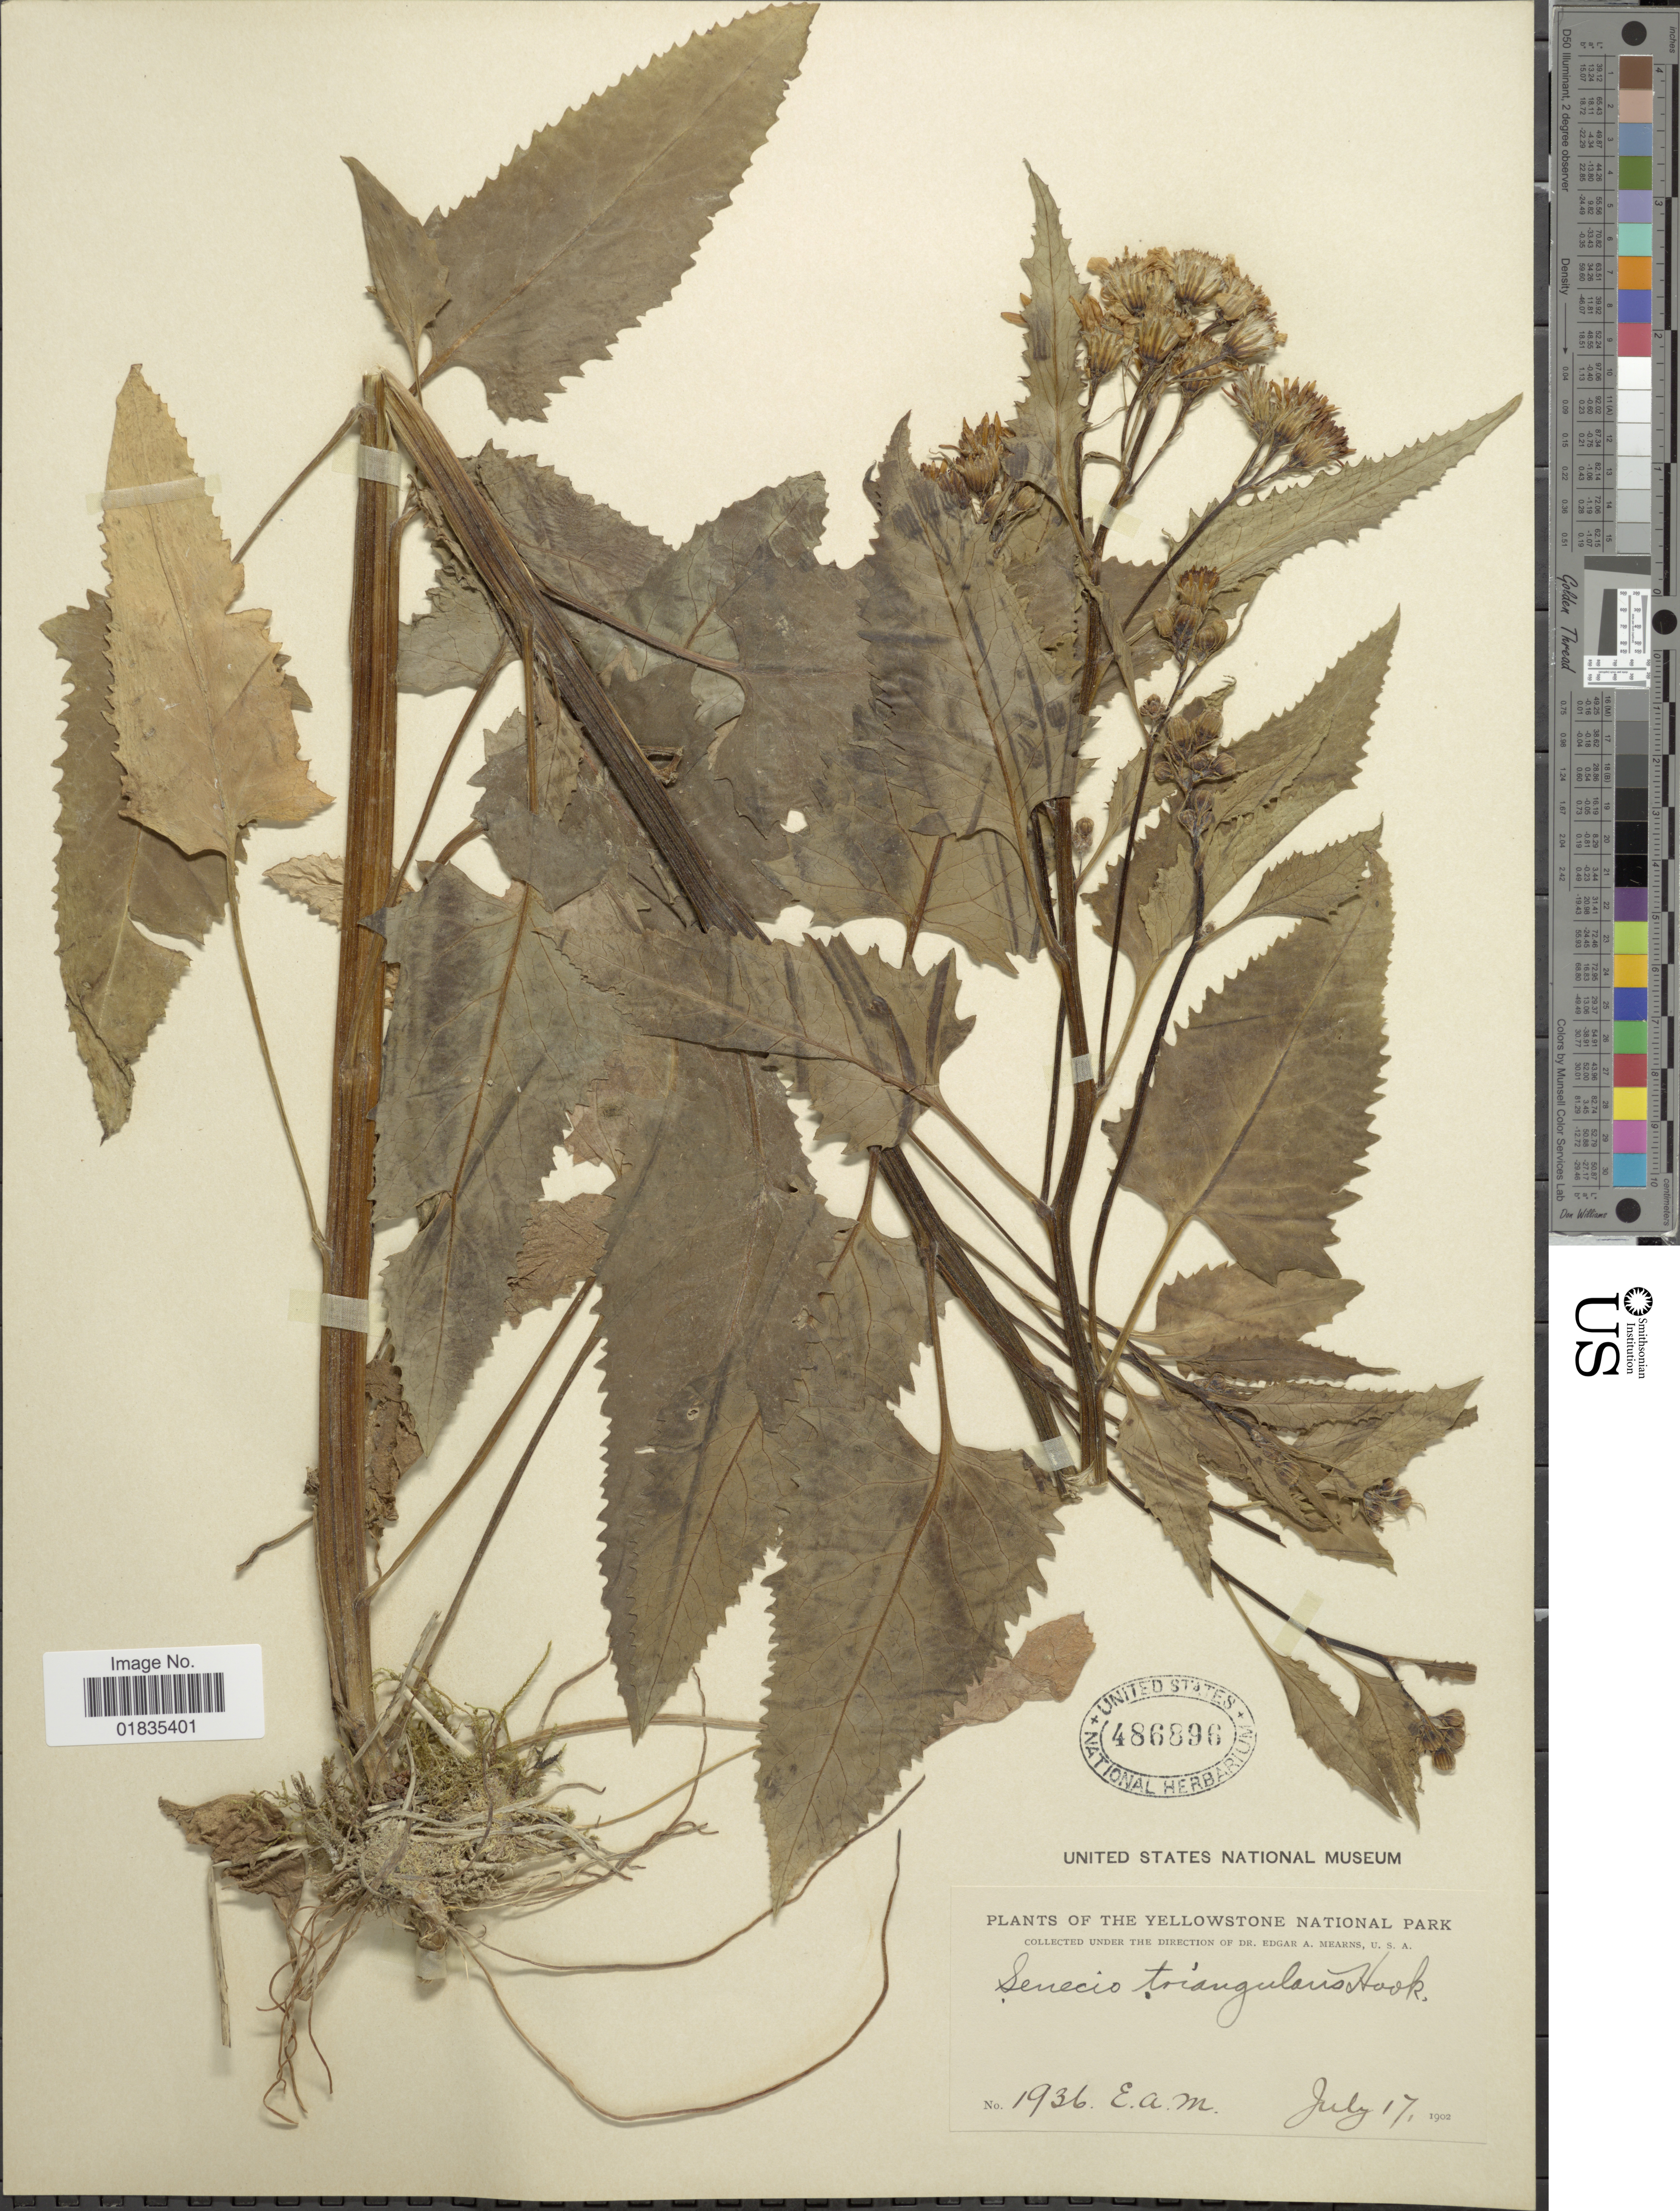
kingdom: Plantae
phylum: Tracheophyta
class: Magnoliopsida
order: Asterales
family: Asteraceae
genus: Senecio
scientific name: Senecio triangularis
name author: Hook.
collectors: E. A. Mearns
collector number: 1936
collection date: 1902-07-17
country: United States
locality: Yellowstone National Park.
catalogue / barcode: US 486896